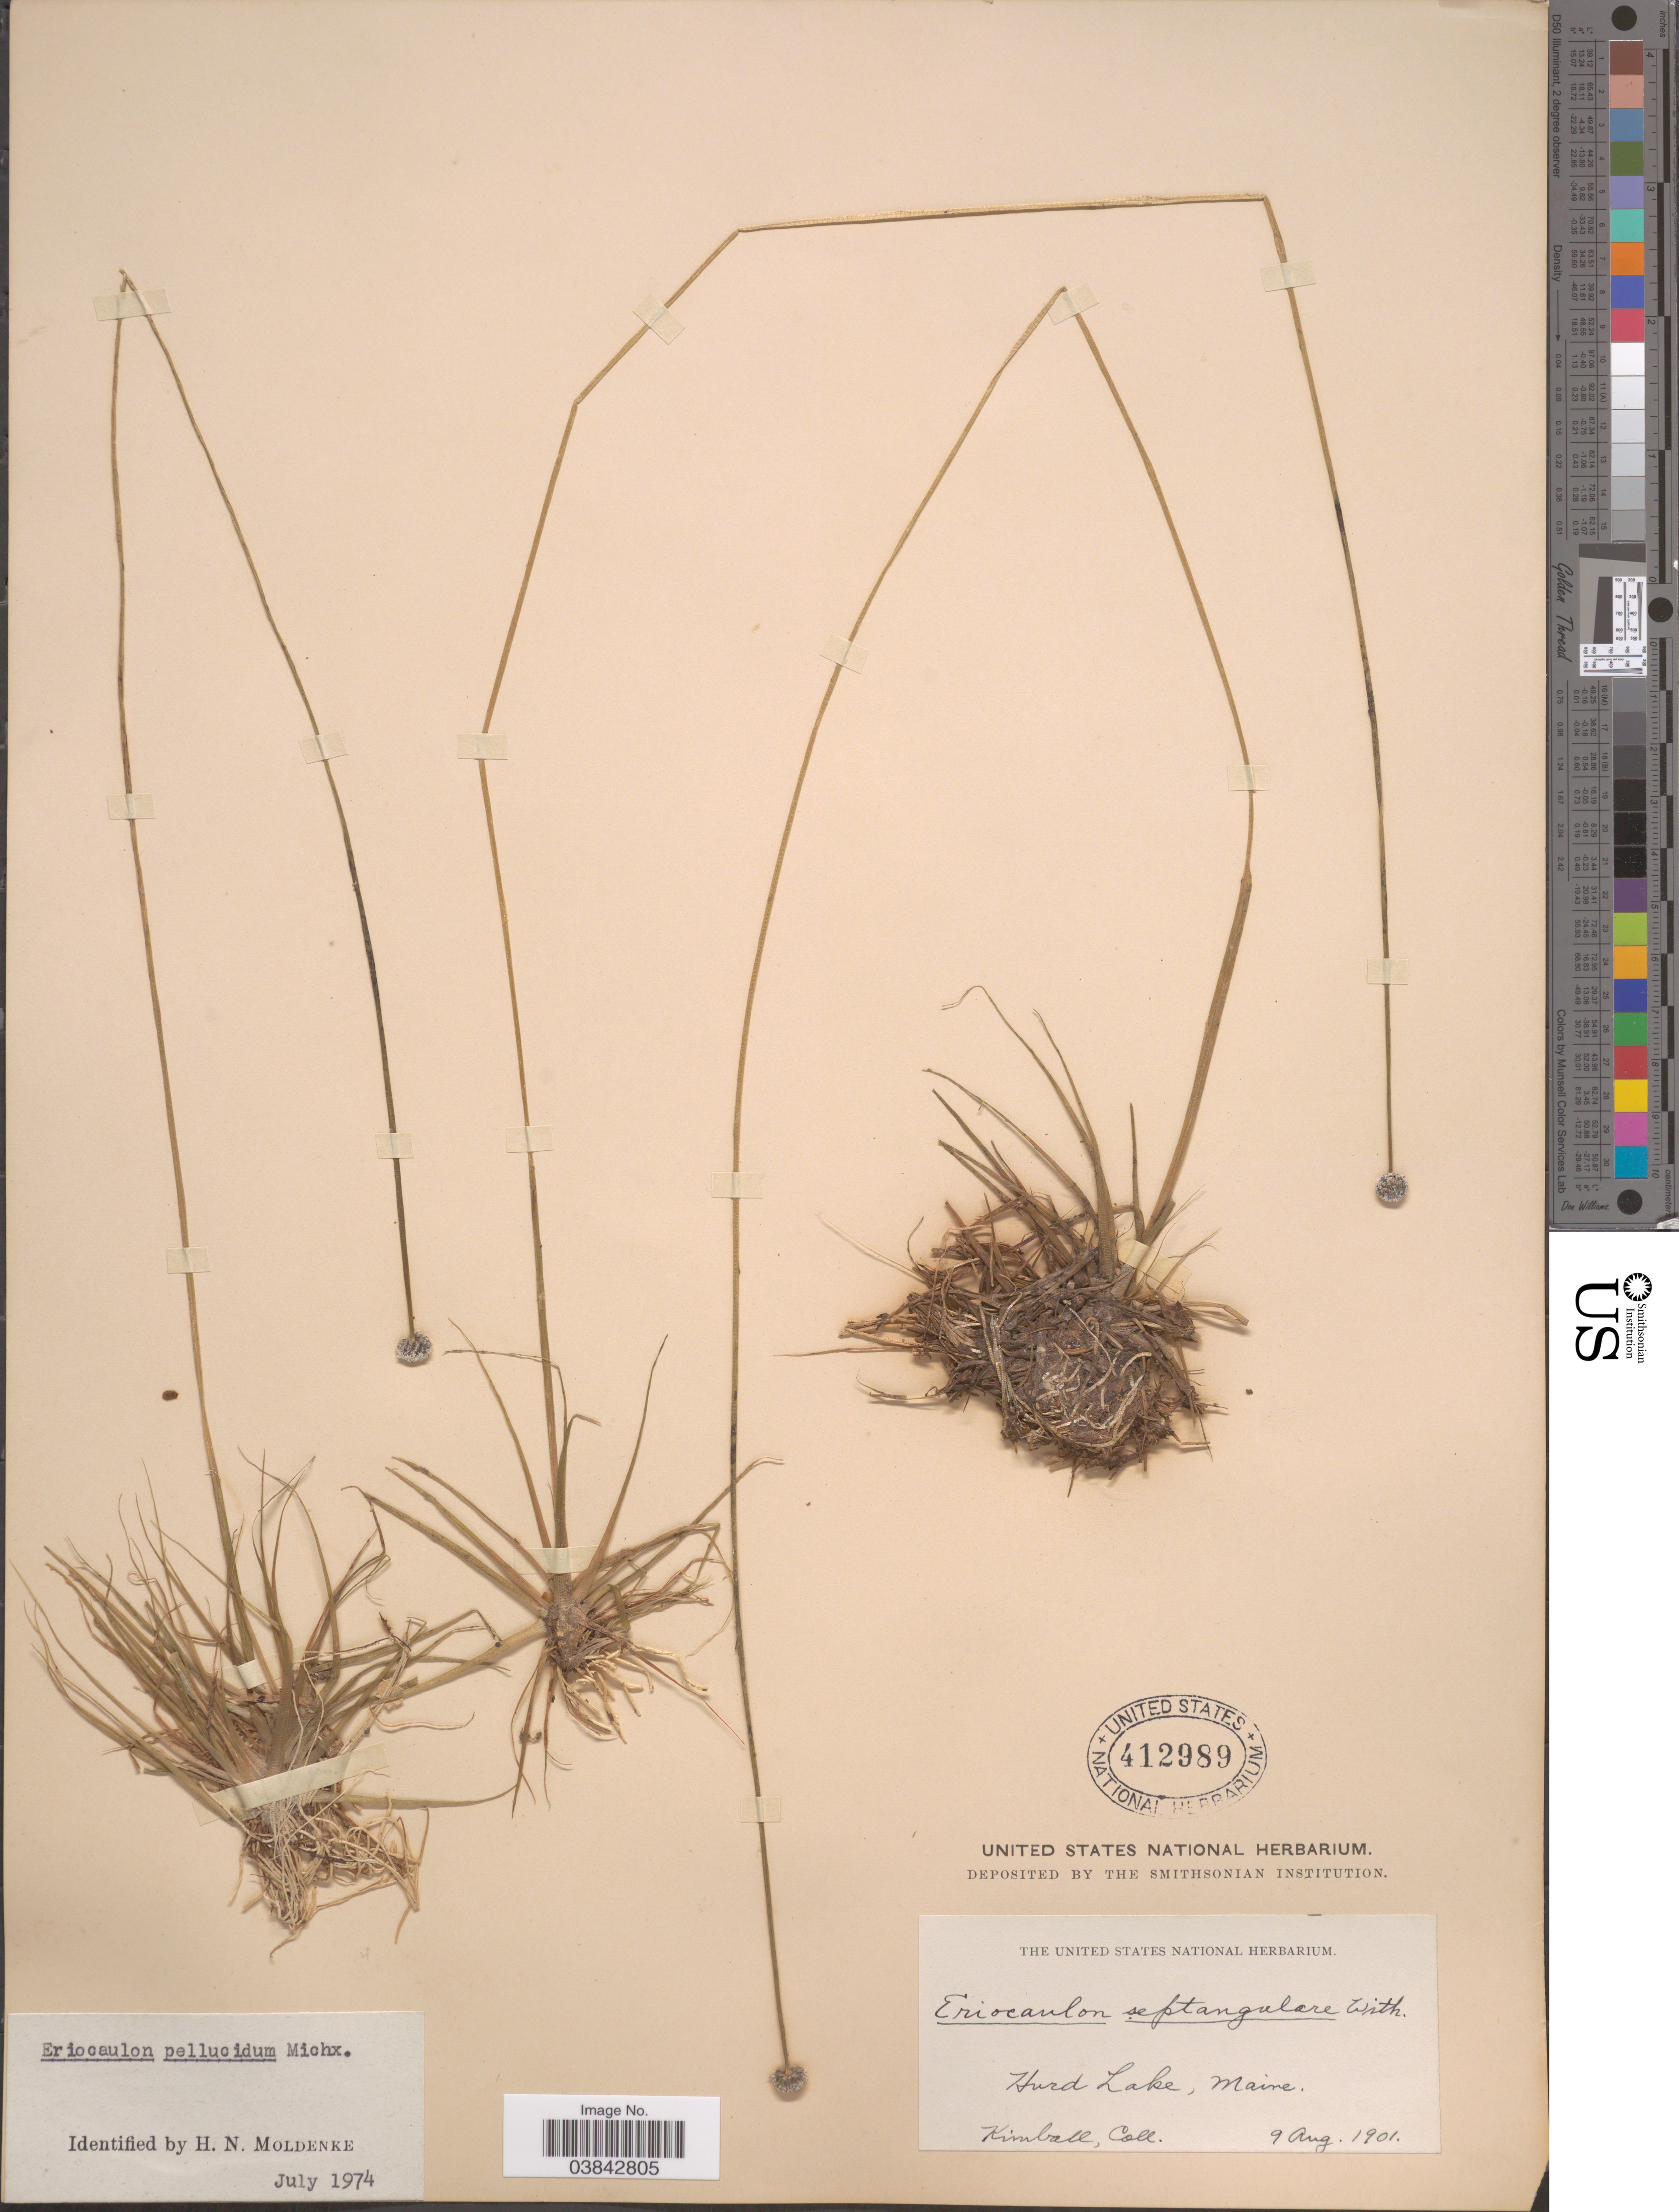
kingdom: Plantae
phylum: Tracheophyta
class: Liliopsida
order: Poales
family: Eriocaulaceae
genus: Eriocaulon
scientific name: Eriocaulon aquaticum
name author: (Hill) Druce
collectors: Kimball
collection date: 1901-08-09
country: United States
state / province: Maine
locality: Hurd Lake.-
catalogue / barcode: US 412989